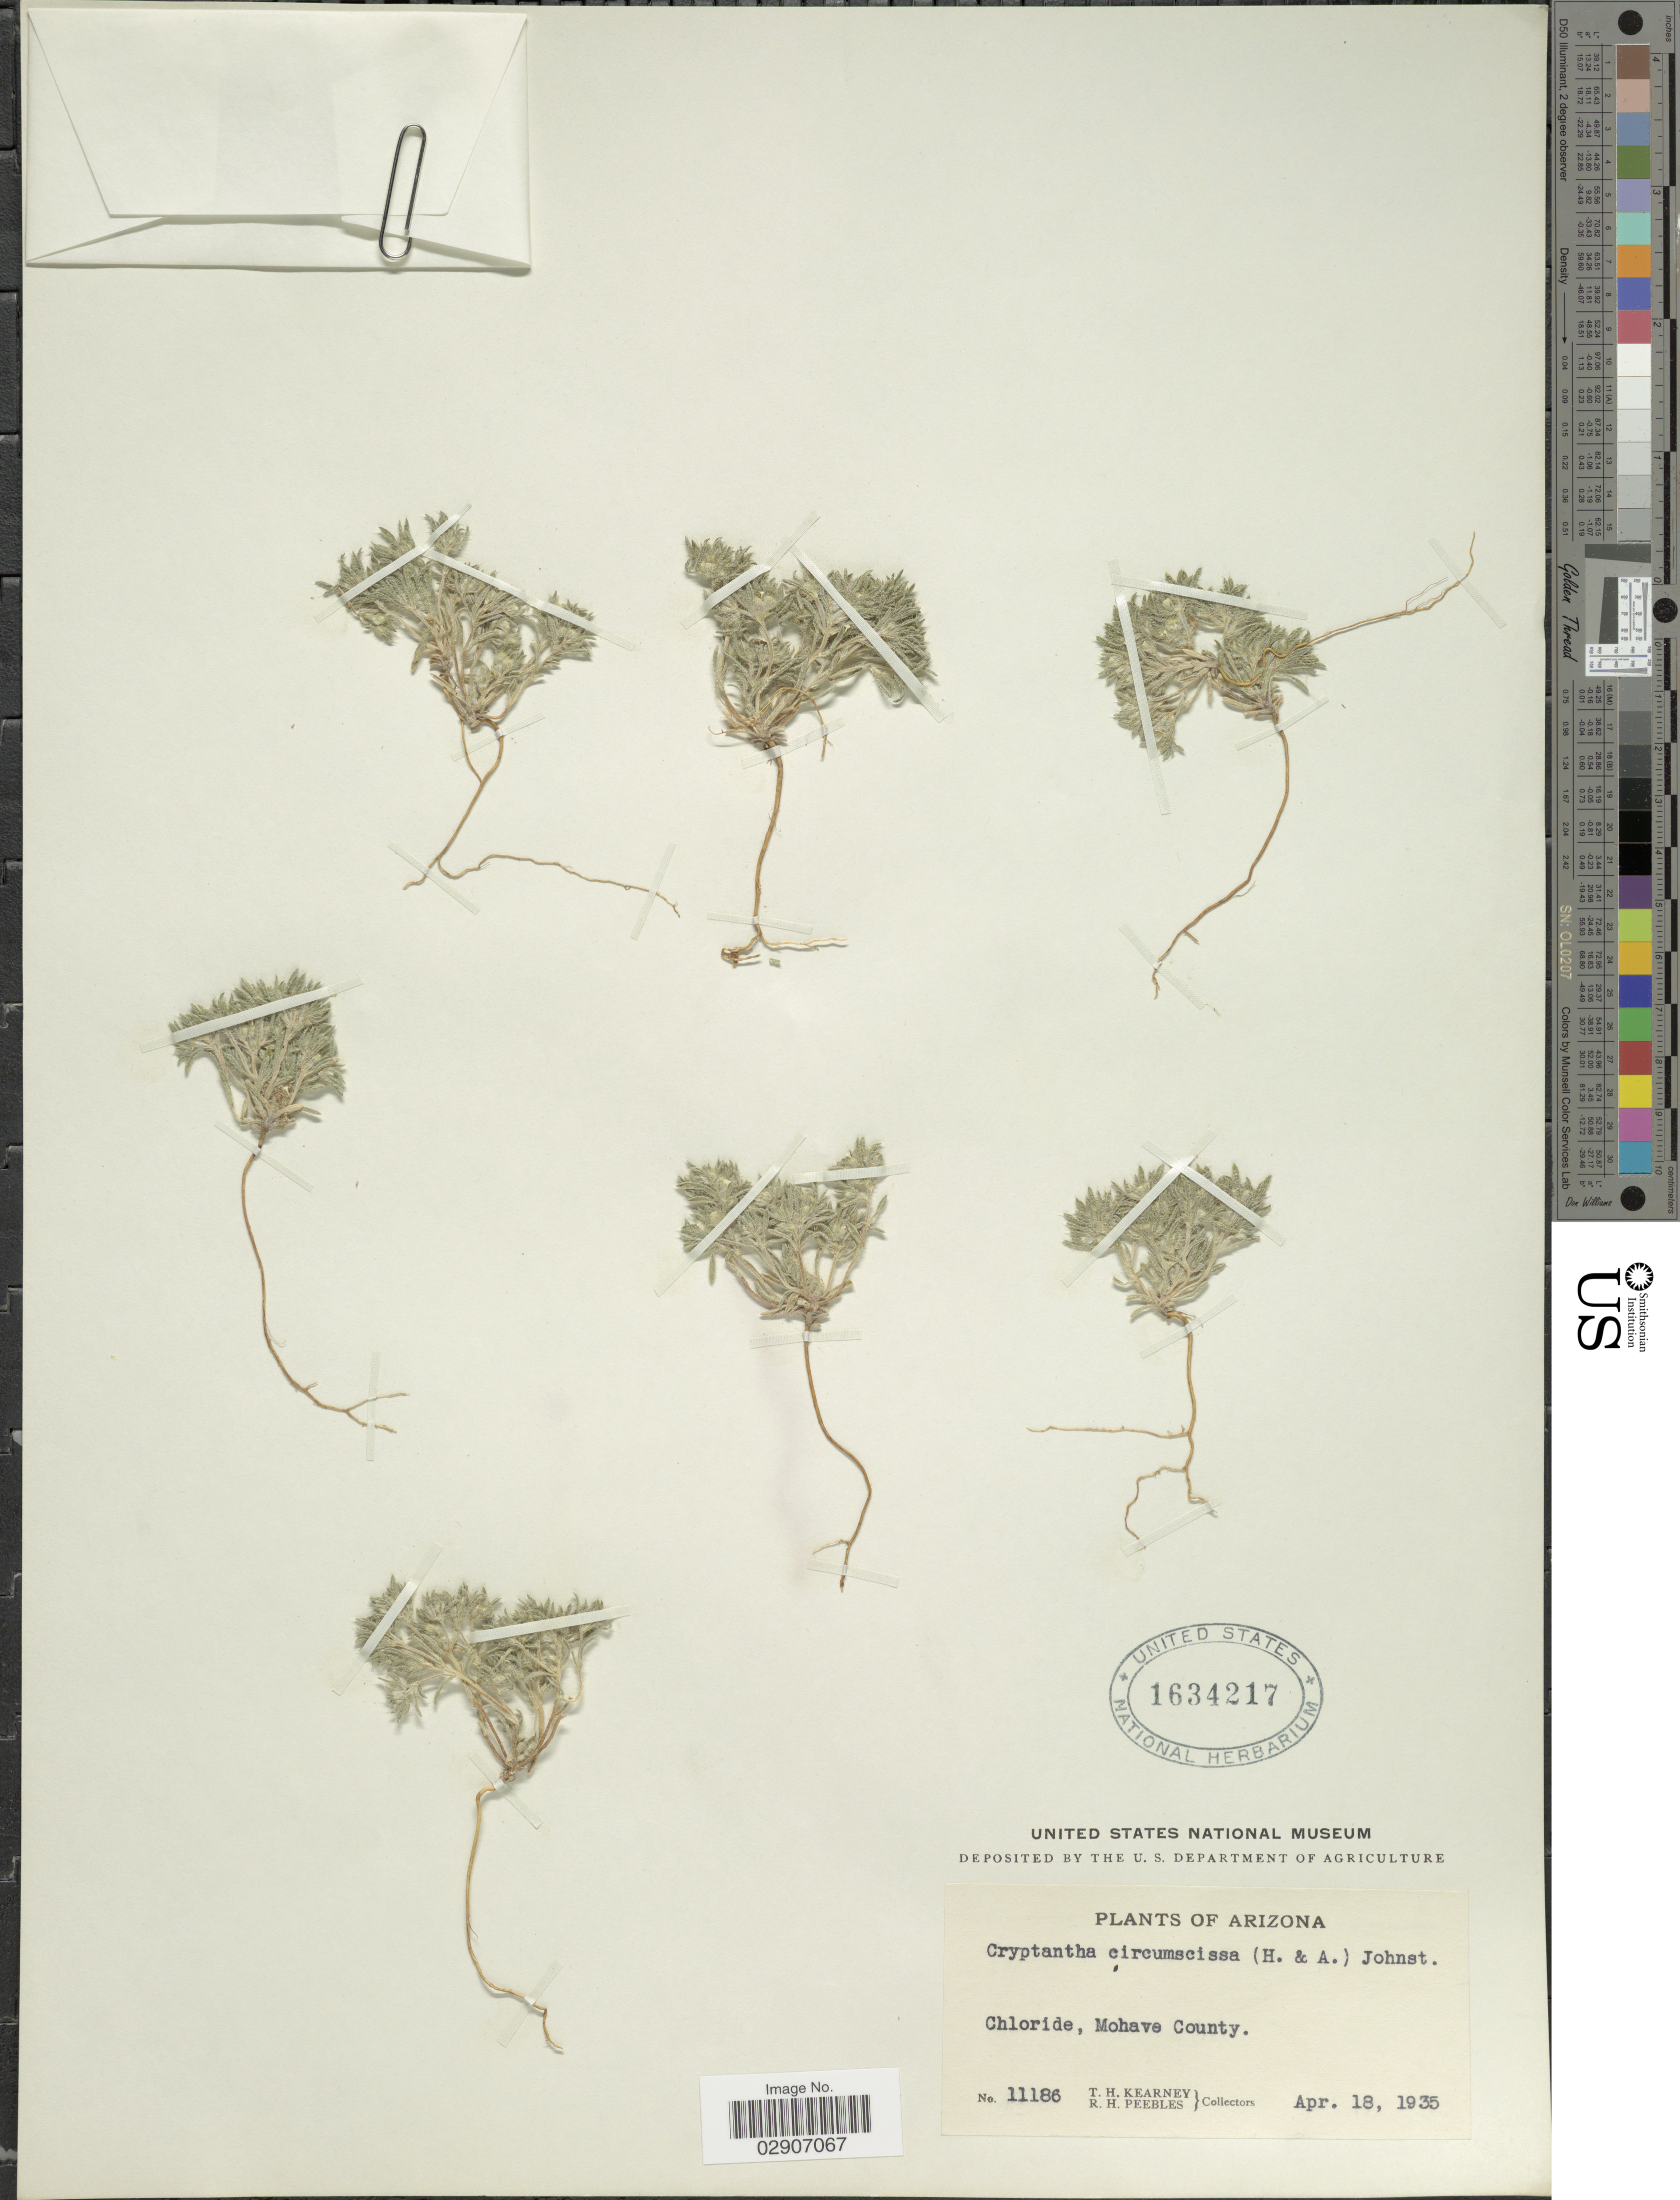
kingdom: Plantae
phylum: Tracheophyta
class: Magnoliopsida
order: Boraginales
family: Boraginaceae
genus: Cryptantha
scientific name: Cryptantha circumscissa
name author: (Hook. & Arn.) I.M. Johnst.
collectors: T. H. Kearney & R. H. Peebles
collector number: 11186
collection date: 1935-04-18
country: United States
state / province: Arizona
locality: Chloride, Mohave County.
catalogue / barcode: US 1634217